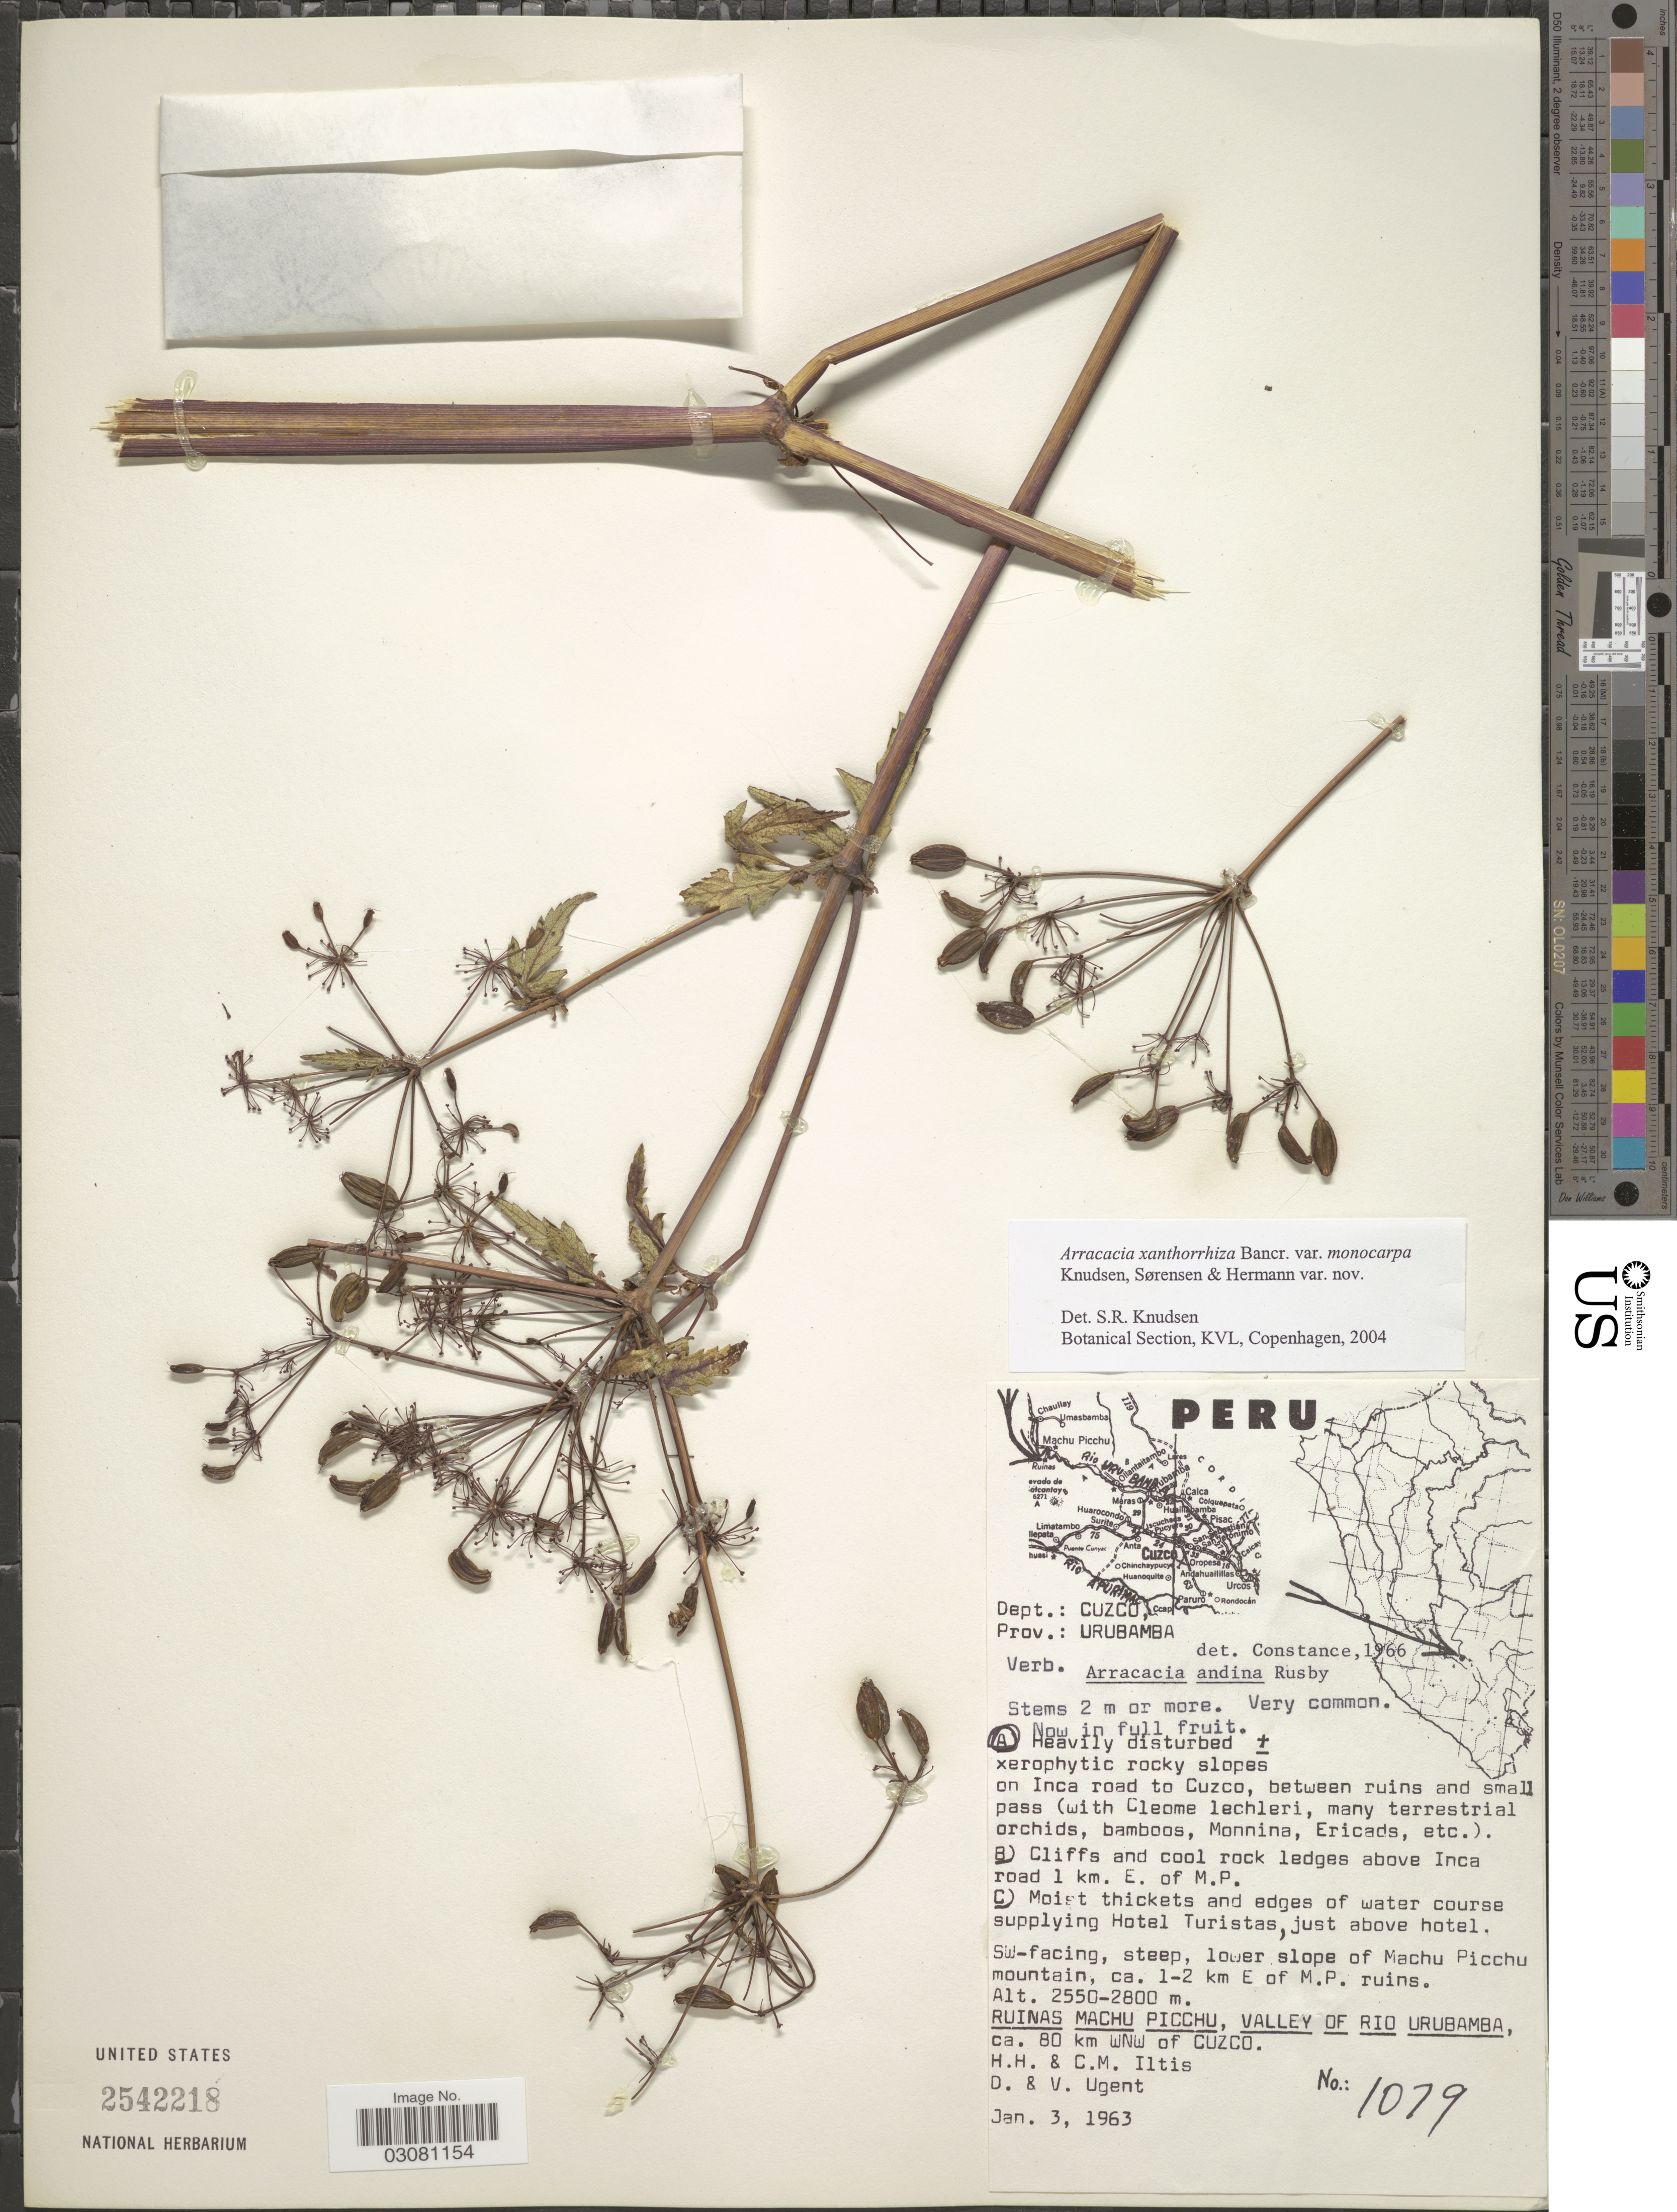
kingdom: Plantae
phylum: Tracheophyta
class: Magnoliopsida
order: Apiales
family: Apiaceae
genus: Arracacia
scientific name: Arracacia xanthorrhiza var. monocarpa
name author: S. Knudsen et al.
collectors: H. H. Iltis, C. M Iltis, D. Ugent & V. Ugent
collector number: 1079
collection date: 1963-01-03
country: Peru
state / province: Cusco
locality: Dept.: Cuzco. Prov.: Urubamba. Heavily disturbed ± xerophytic rocky slopes on Inca road to Cuzco, between ruins and small pass. SW-facing, steep, lower slope of Machu Picchu mountain, ca. 1-2 km E of M.P. ruins. Ruinas Machu Picchu, Valley of Rio Urubamba, ca. 80 km WNW of Cuzco.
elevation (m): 2550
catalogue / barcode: US 2542218